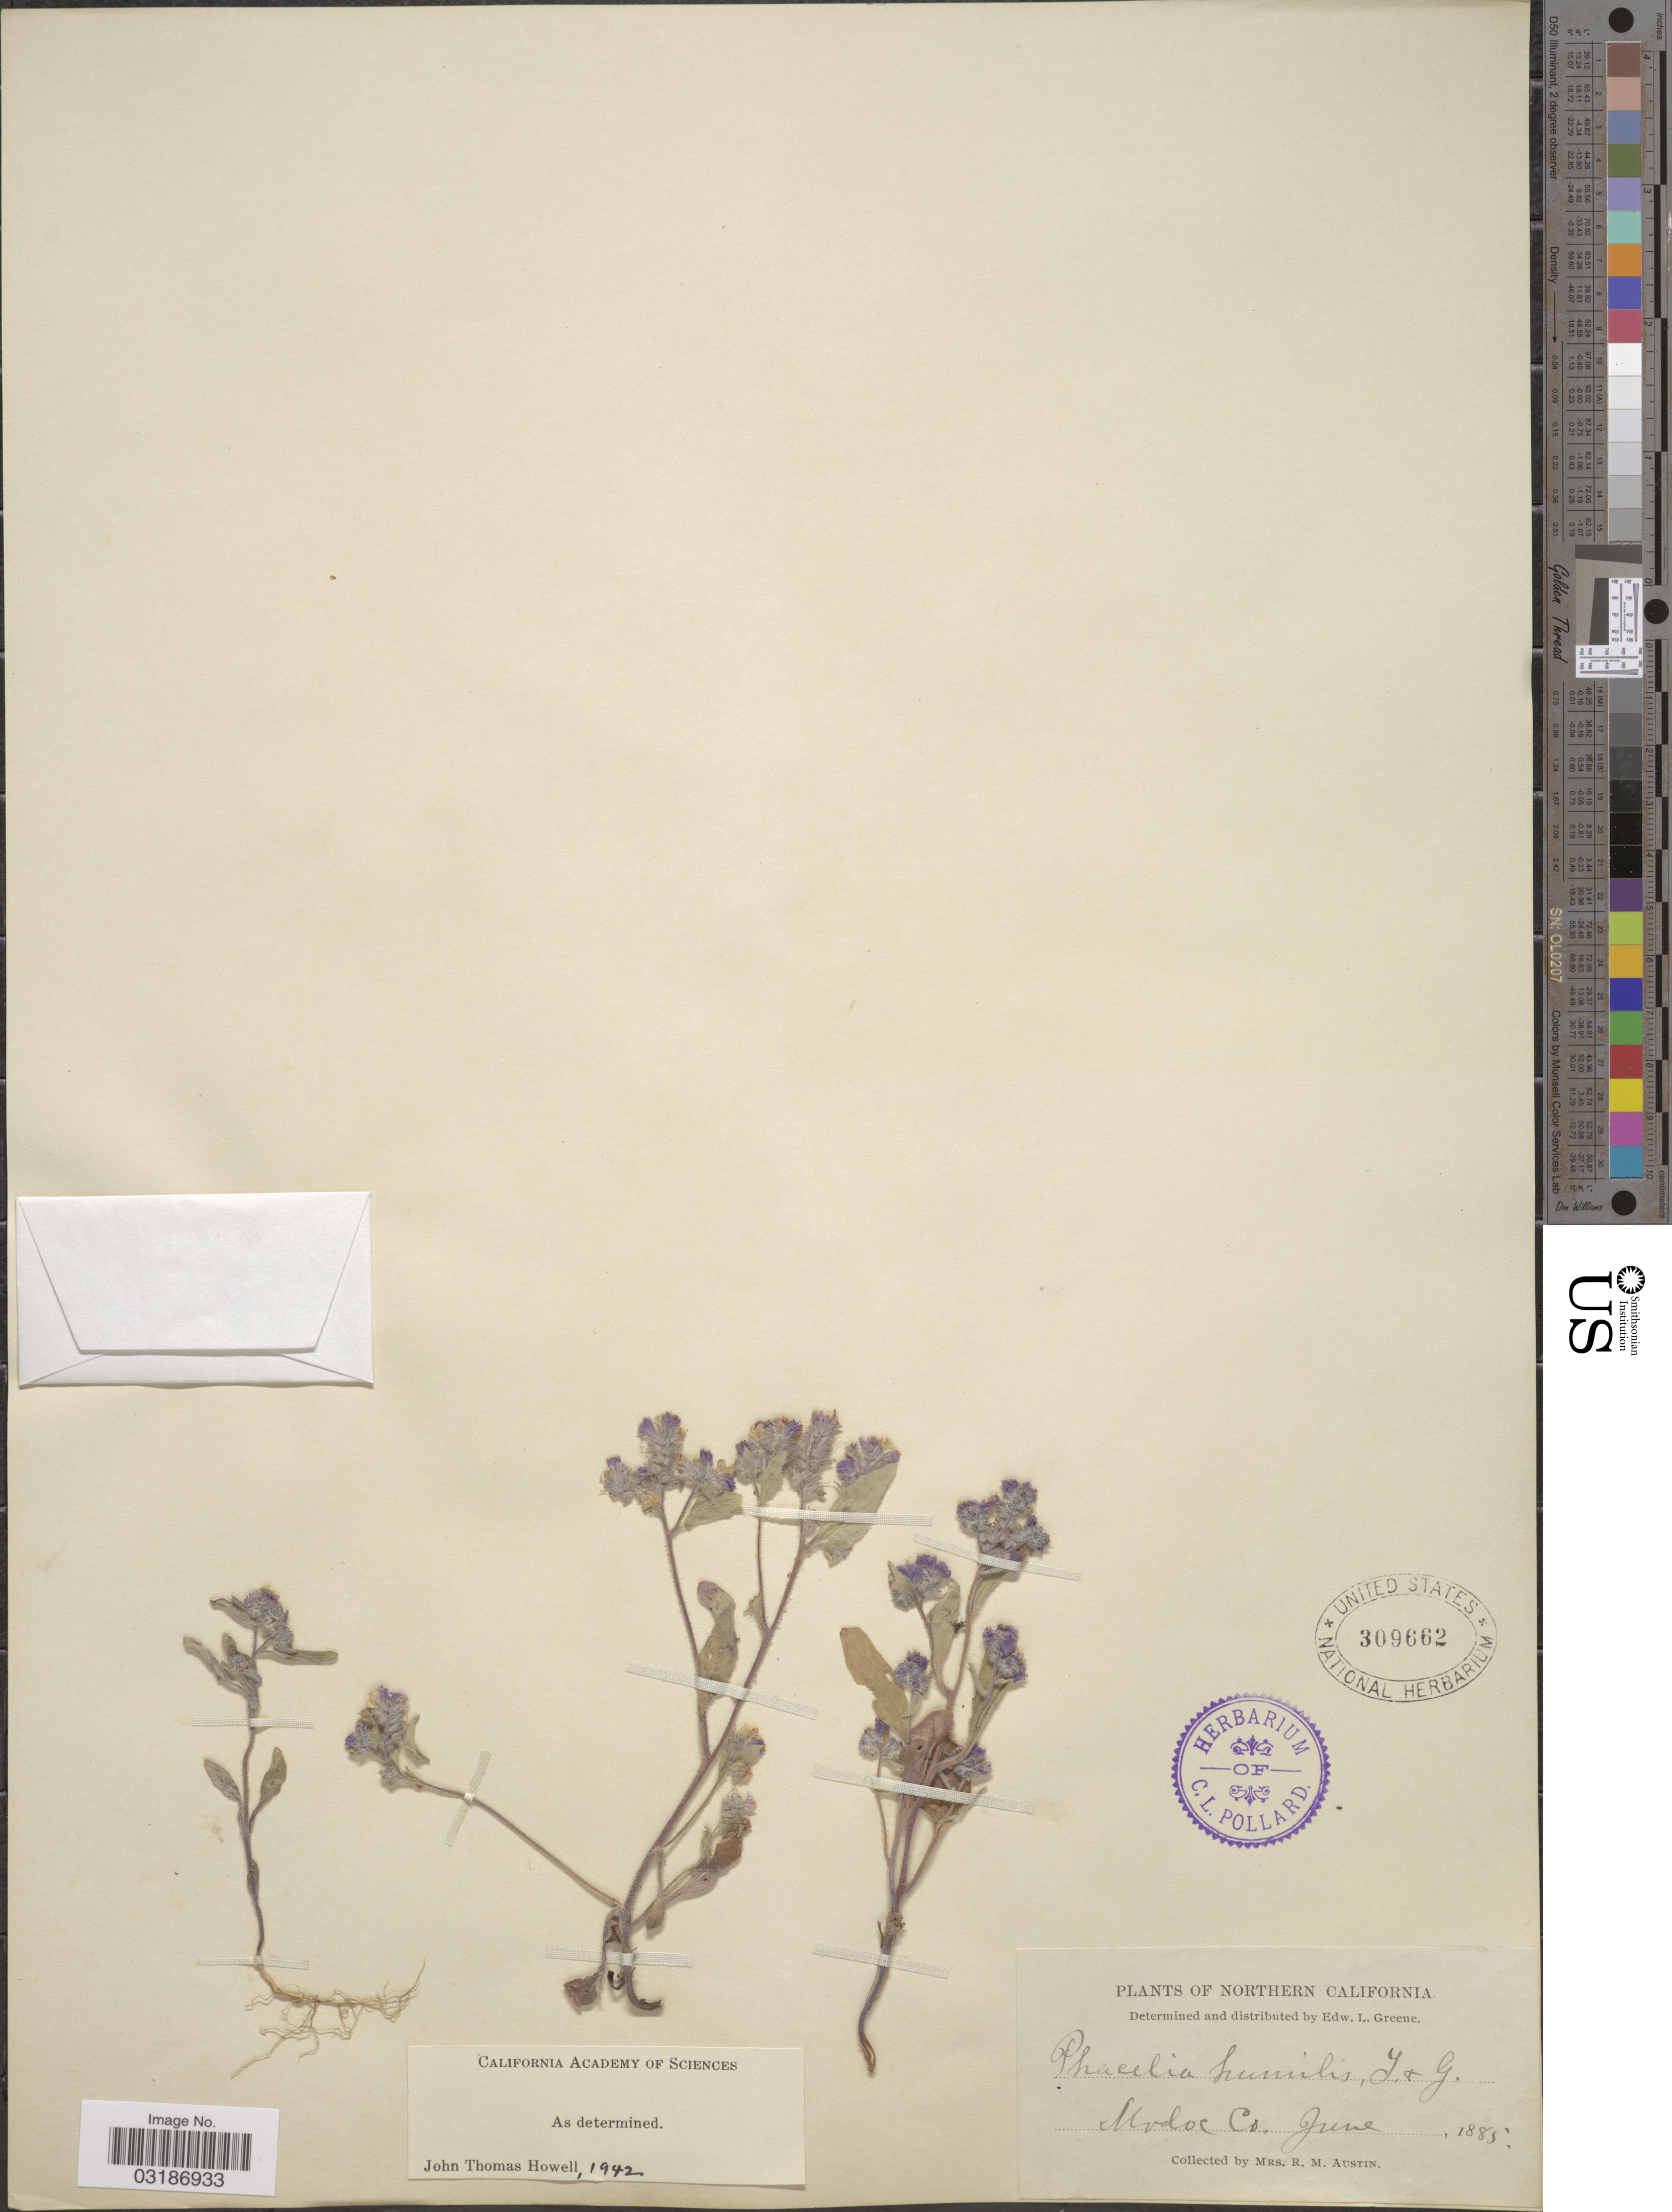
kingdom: Plantae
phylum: Tracheophyta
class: Magnoliopsida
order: Boraginales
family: Hydrophyllaceae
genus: Phacelia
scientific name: Phacelia humilis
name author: Torr. & A. Gray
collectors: R. Austin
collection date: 1885-06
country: United States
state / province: California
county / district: Modoc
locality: Northern California. Modoc Co.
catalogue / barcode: US 309662